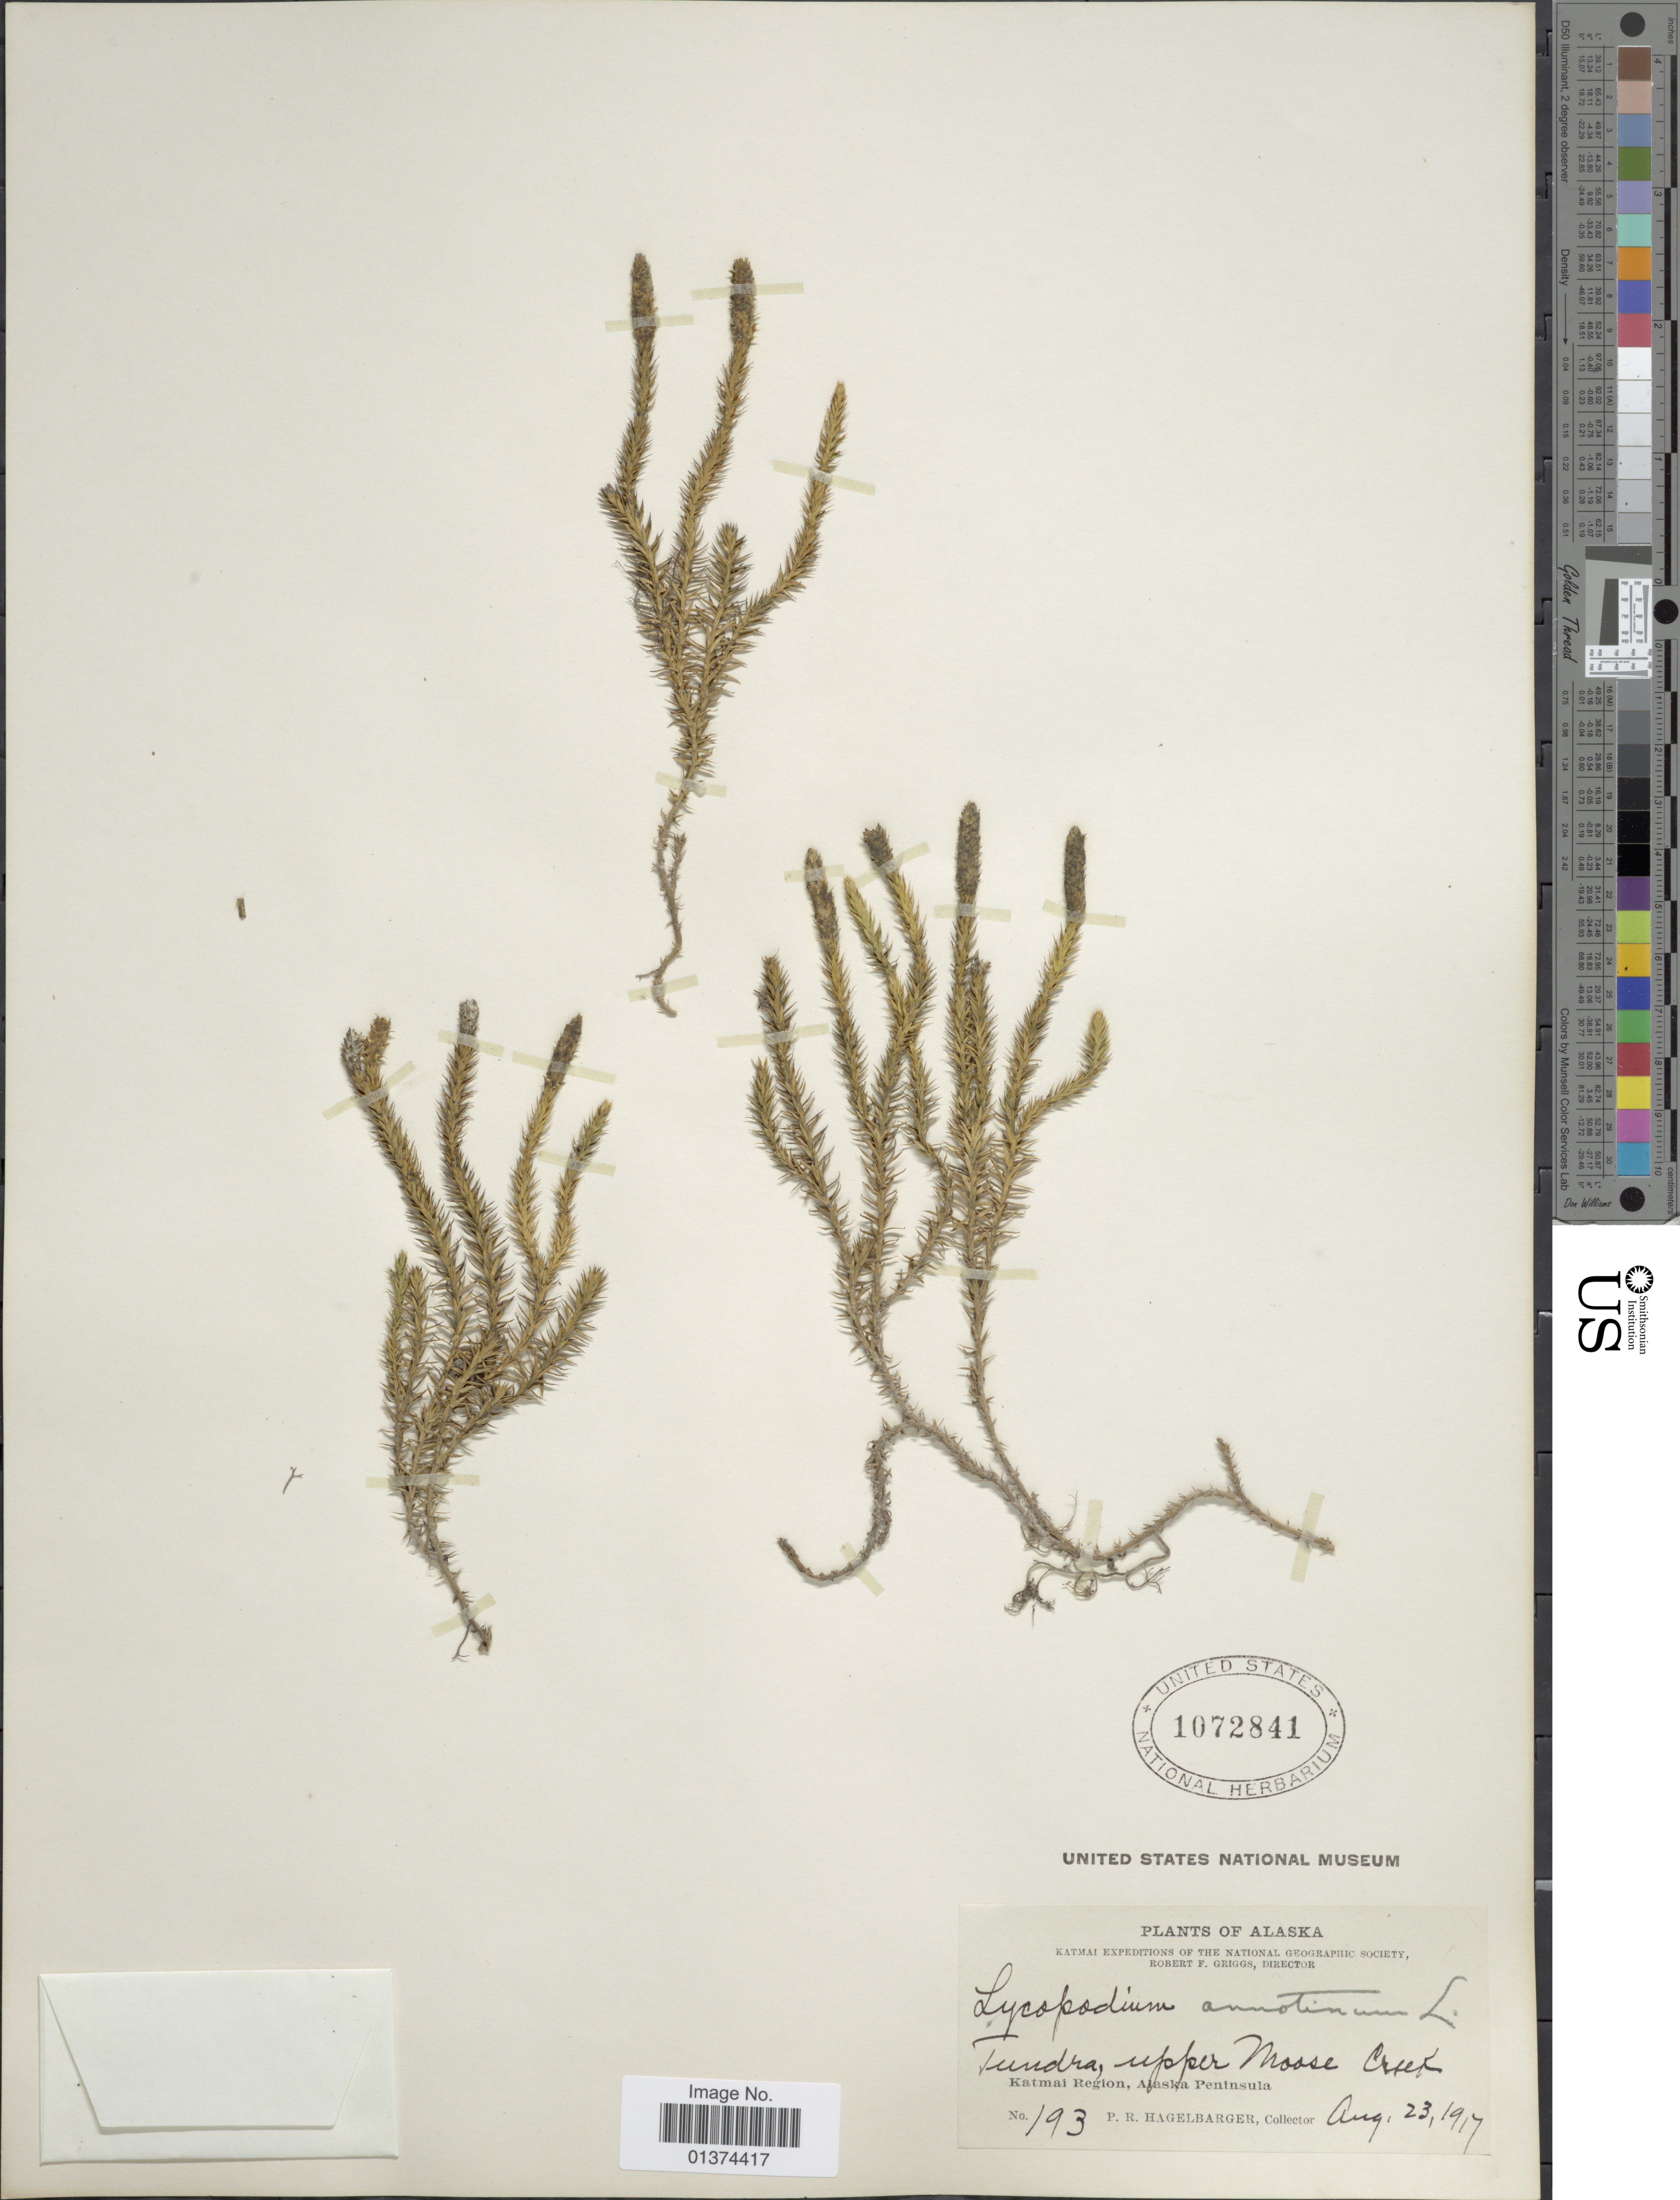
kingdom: Plantae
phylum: Tracheophyta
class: Lycopodiopsida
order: Lycopodiales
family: Lycopodiaceae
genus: Spinulum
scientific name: Spinulum annotinum subsp. annotinum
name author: (L.) A. Haines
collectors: P. Hagelbarger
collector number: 193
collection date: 1917-08-23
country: United States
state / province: Alaska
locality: Tundra, upper Mosse Creek, Katmal Region, Alaska Peninsula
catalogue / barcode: US 1072841